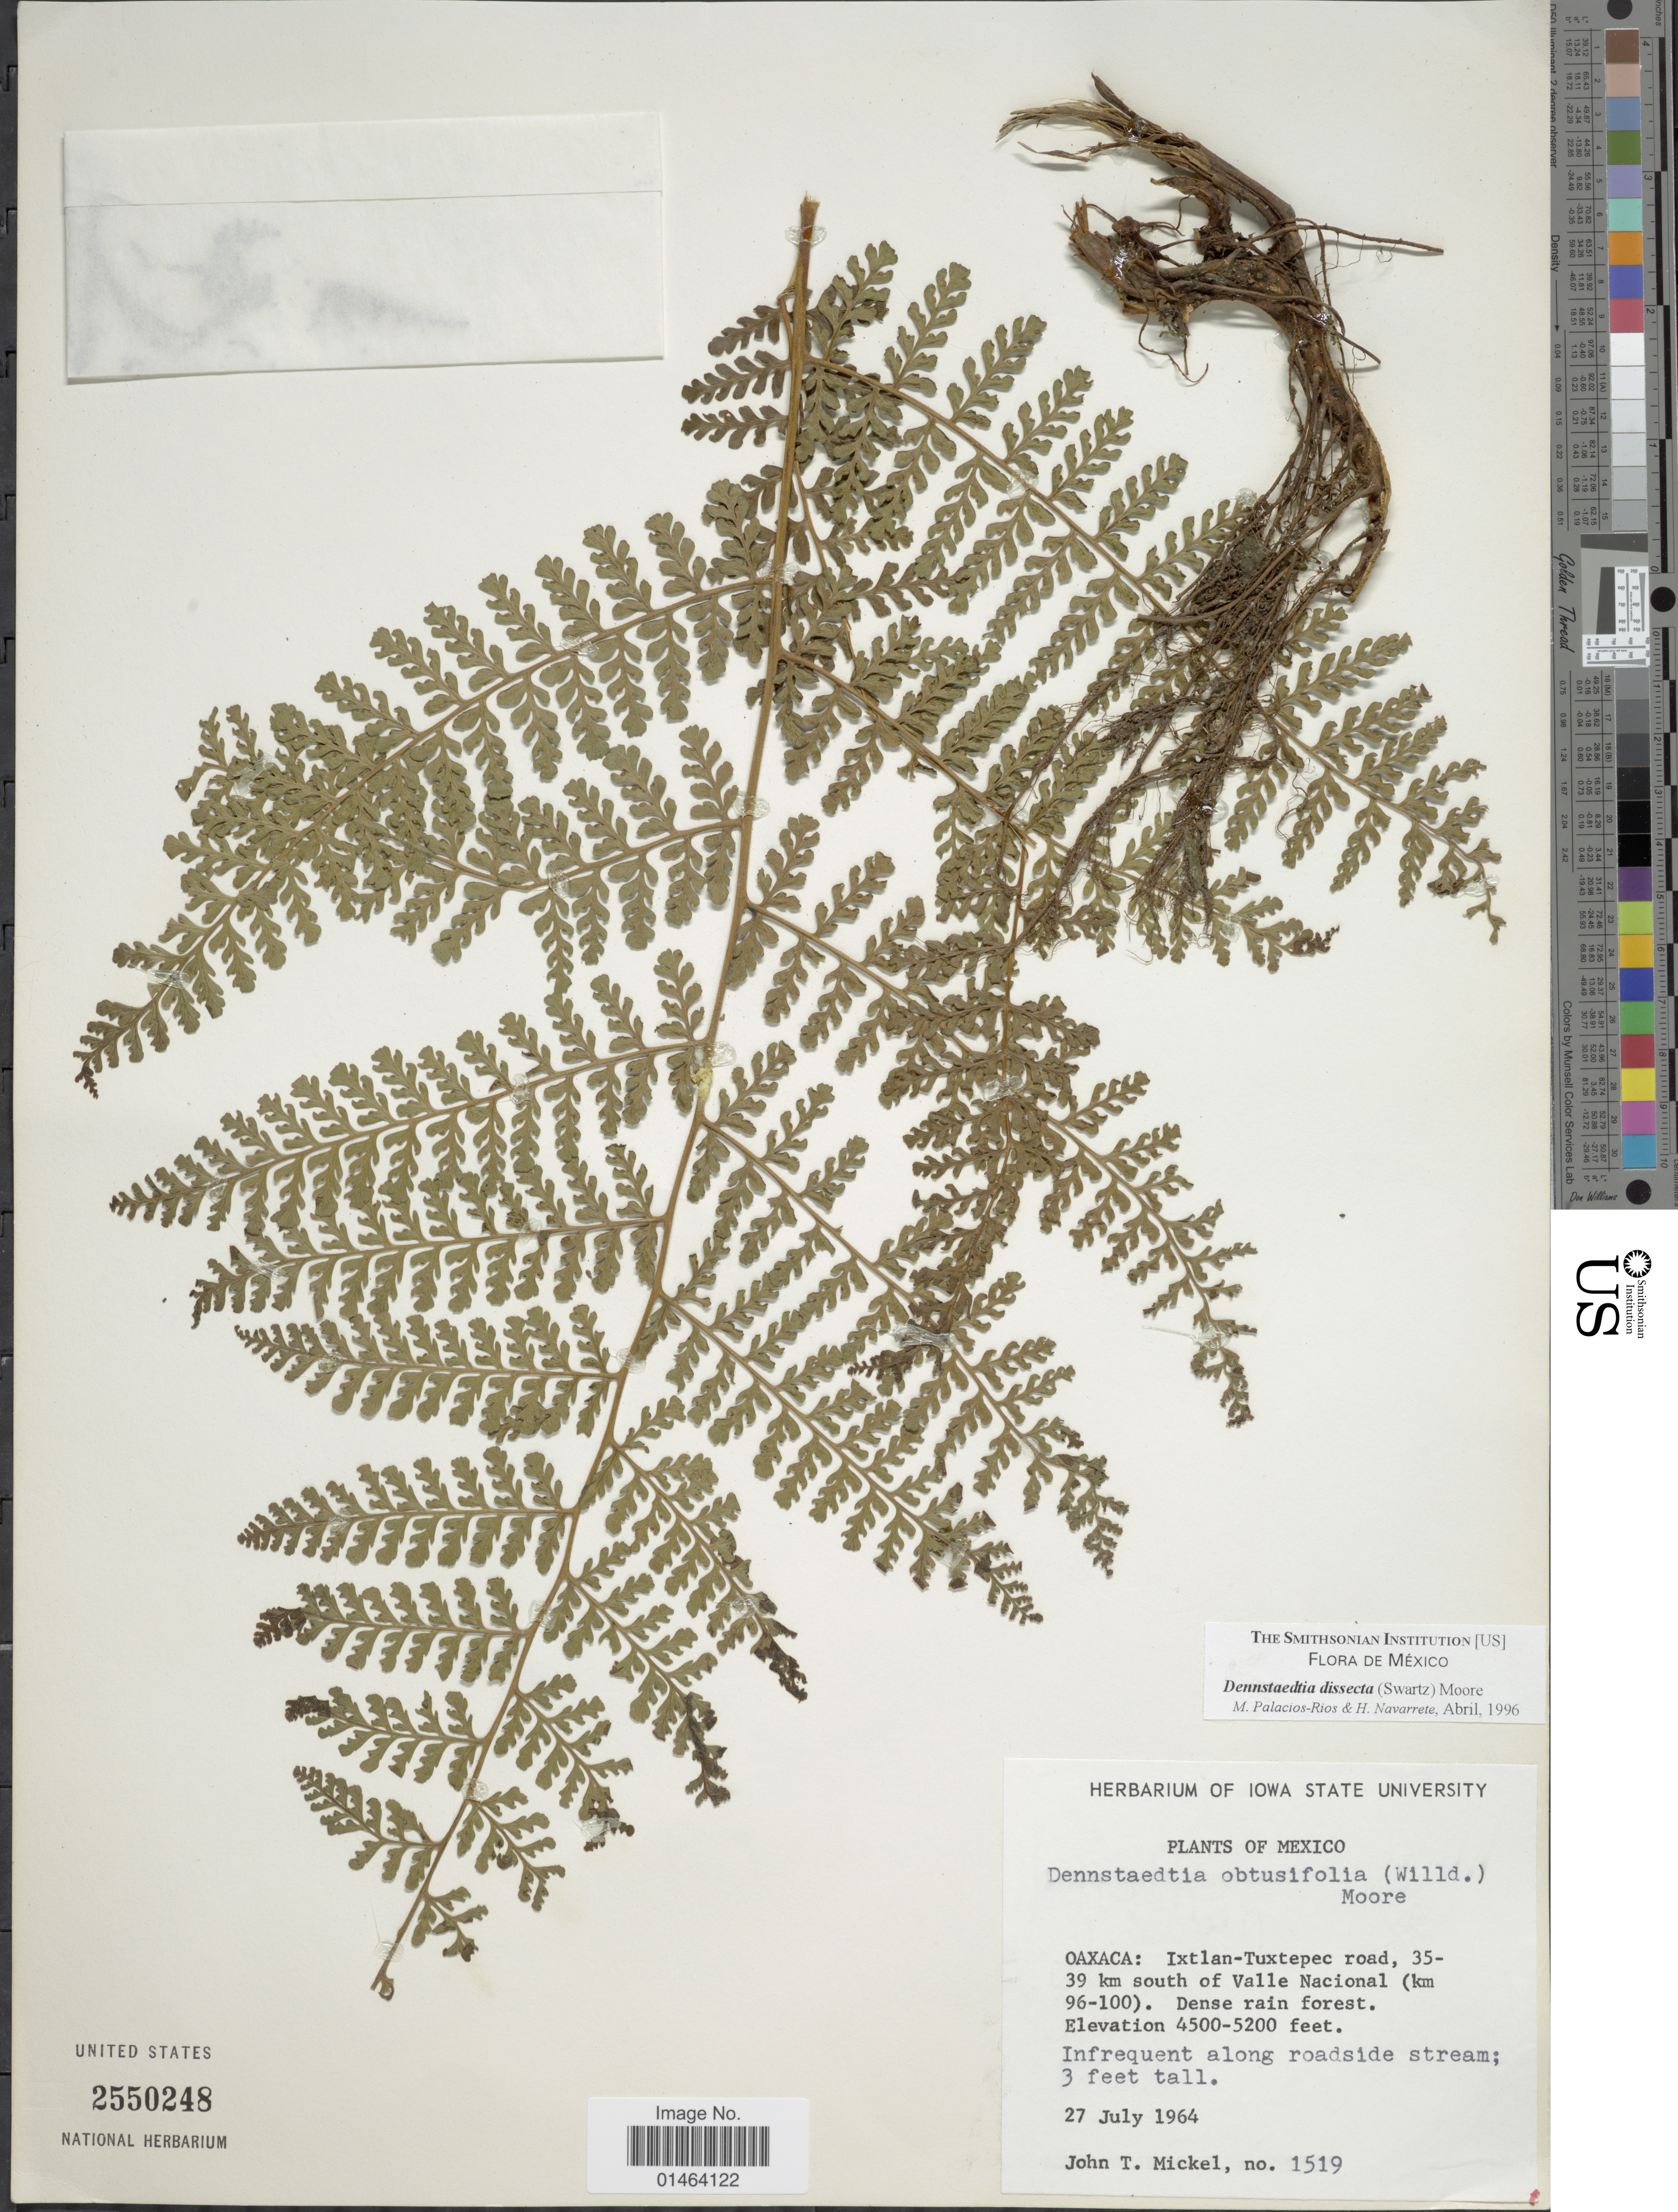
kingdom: Plantae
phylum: Tracheophyta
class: Polypodiopsida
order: Polypodiales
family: Dennstaedtiaceae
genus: Dennstaedtia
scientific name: Dennstaedtia cornuta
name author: (Kaulf.) Mett.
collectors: J. T. Mickel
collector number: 1519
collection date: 1964-07-27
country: Mexico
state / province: Oaxaca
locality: Mexico, Ixtlan-Tuxtepec road, 35-39 km south of Valle Nacional (km 96-100).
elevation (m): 1372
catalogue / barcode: US 2550248